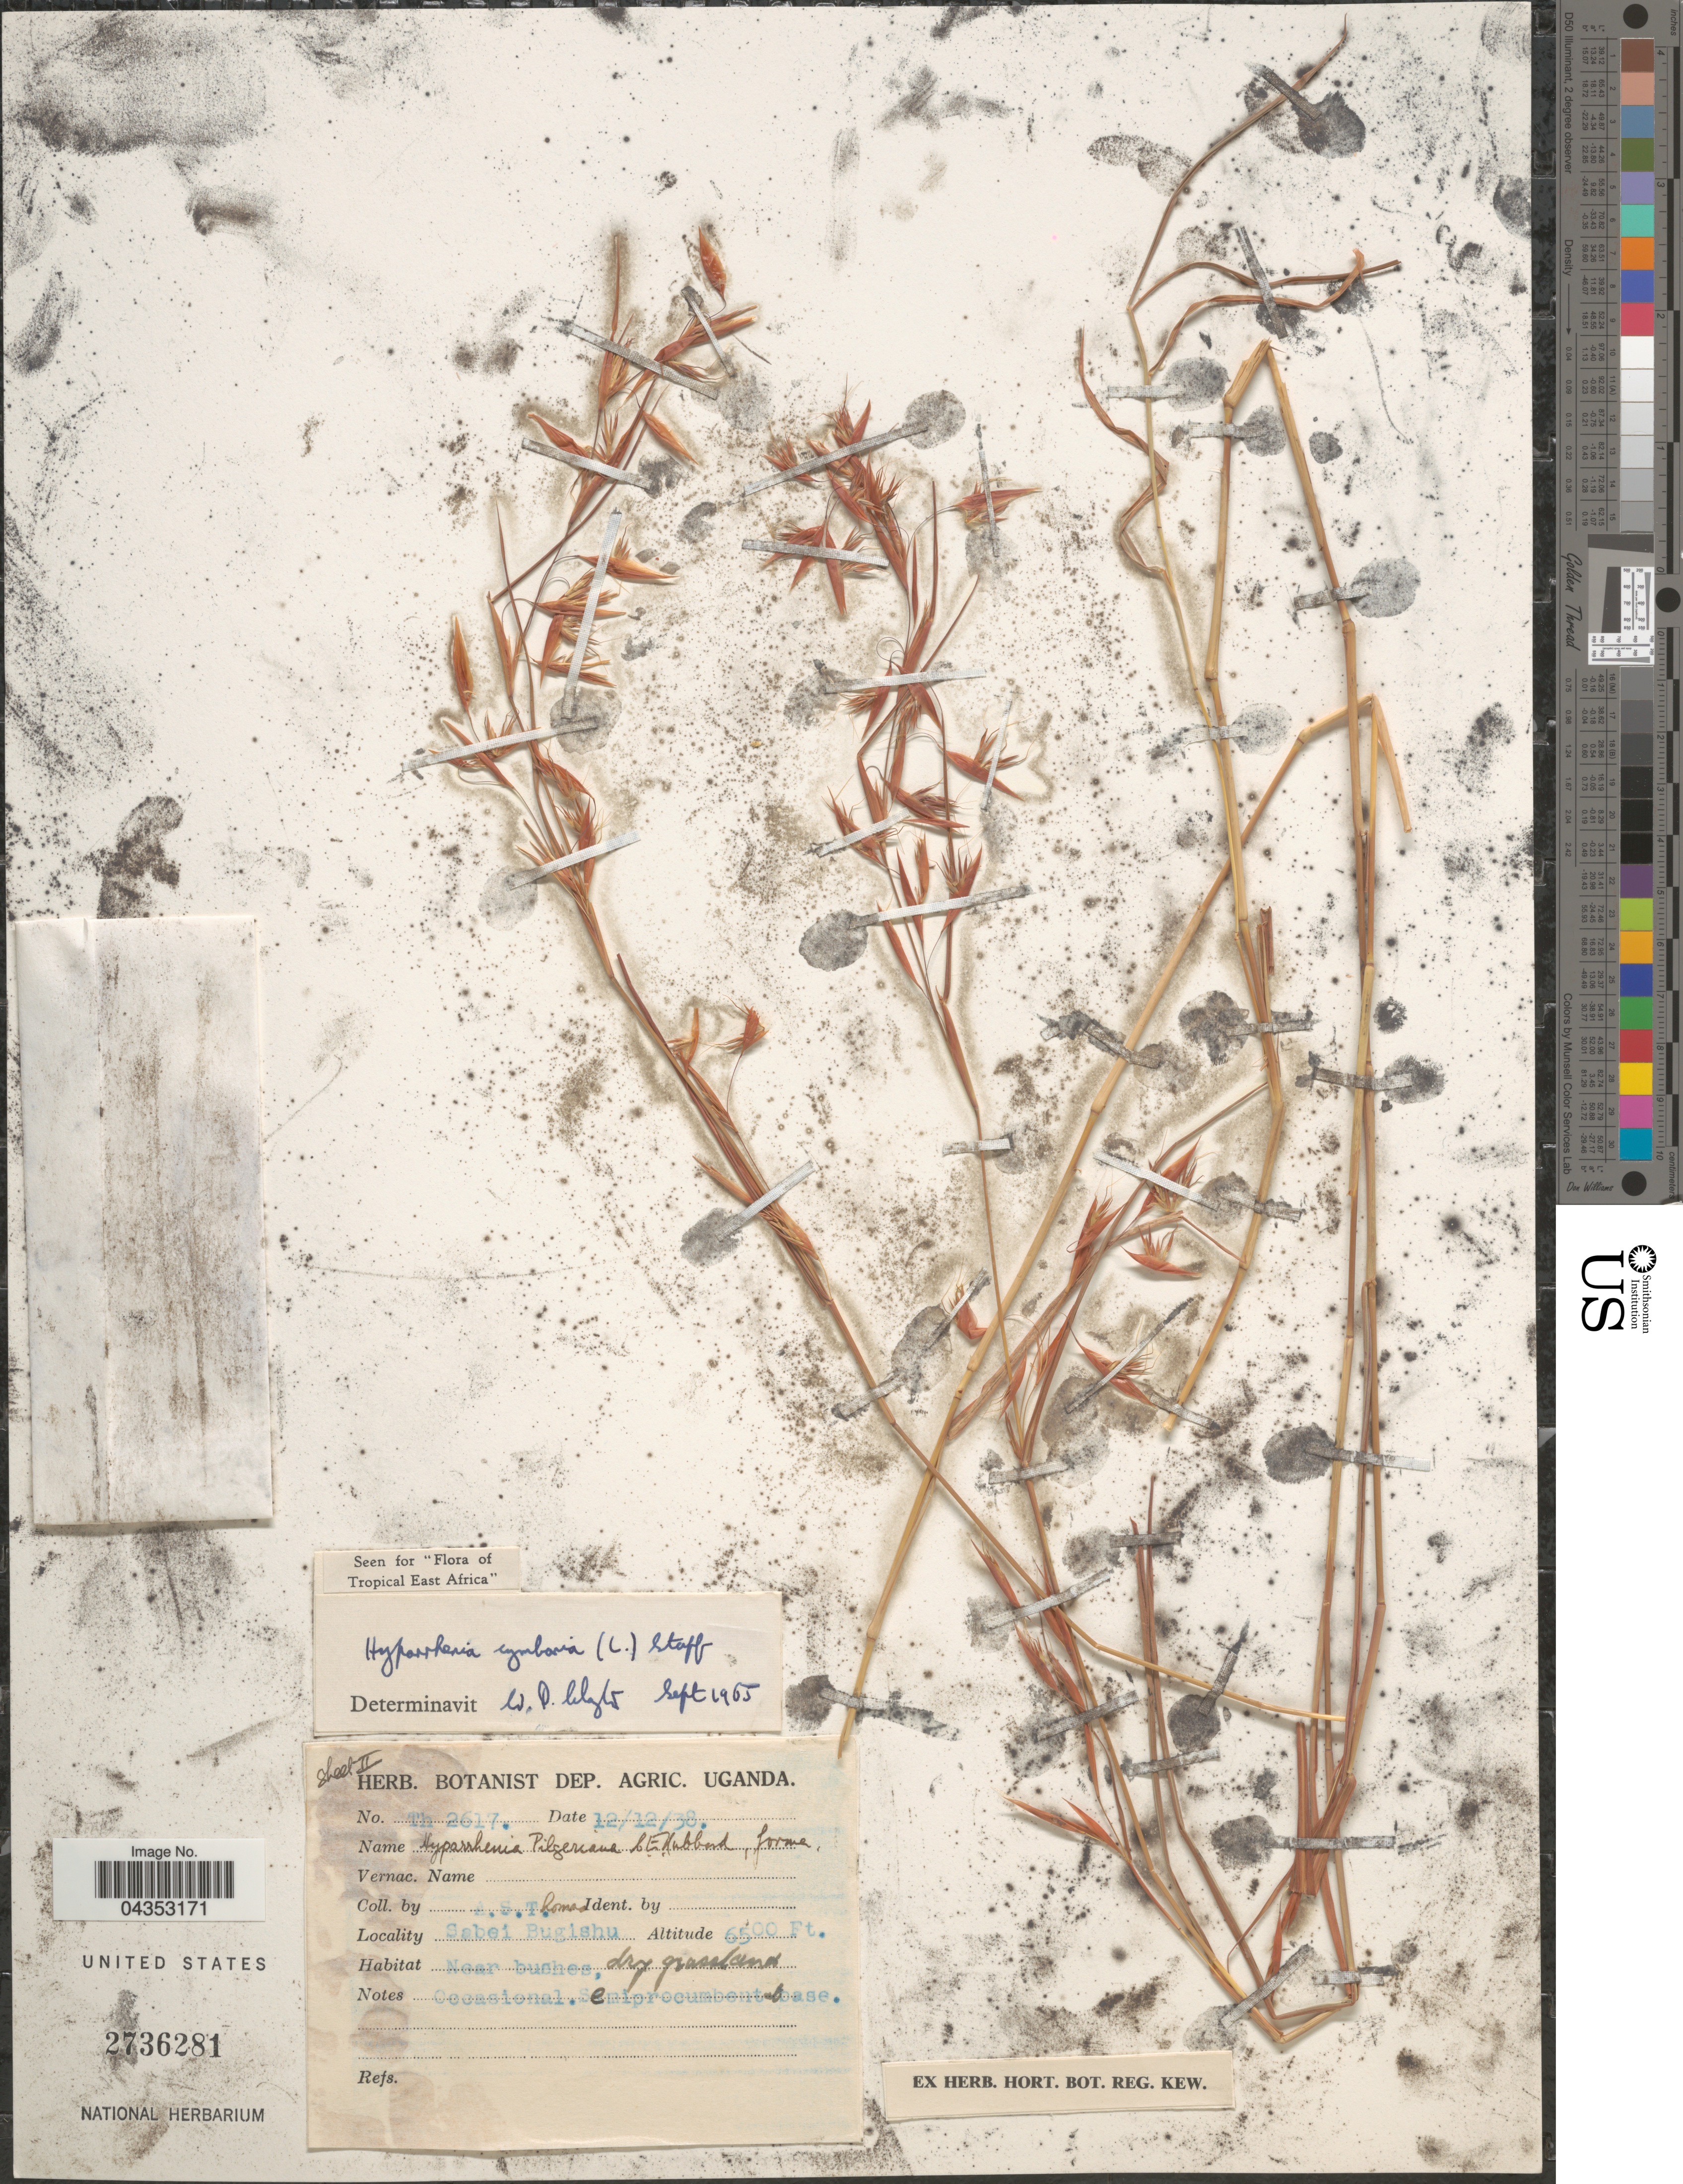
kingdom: Plantae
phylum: Tracheophyta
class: Liliopsida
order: Poales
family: Poaceae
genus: Hyparrhenia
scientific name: Hyparrhenia cymbaria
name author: (L.) Stapf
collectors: A. S. T.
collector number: Th2617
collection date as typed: Transcribed d/m/y: 12/12/38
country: Uganda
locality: Sabei Bugishu.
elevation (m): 1981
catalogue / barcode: US 2736281